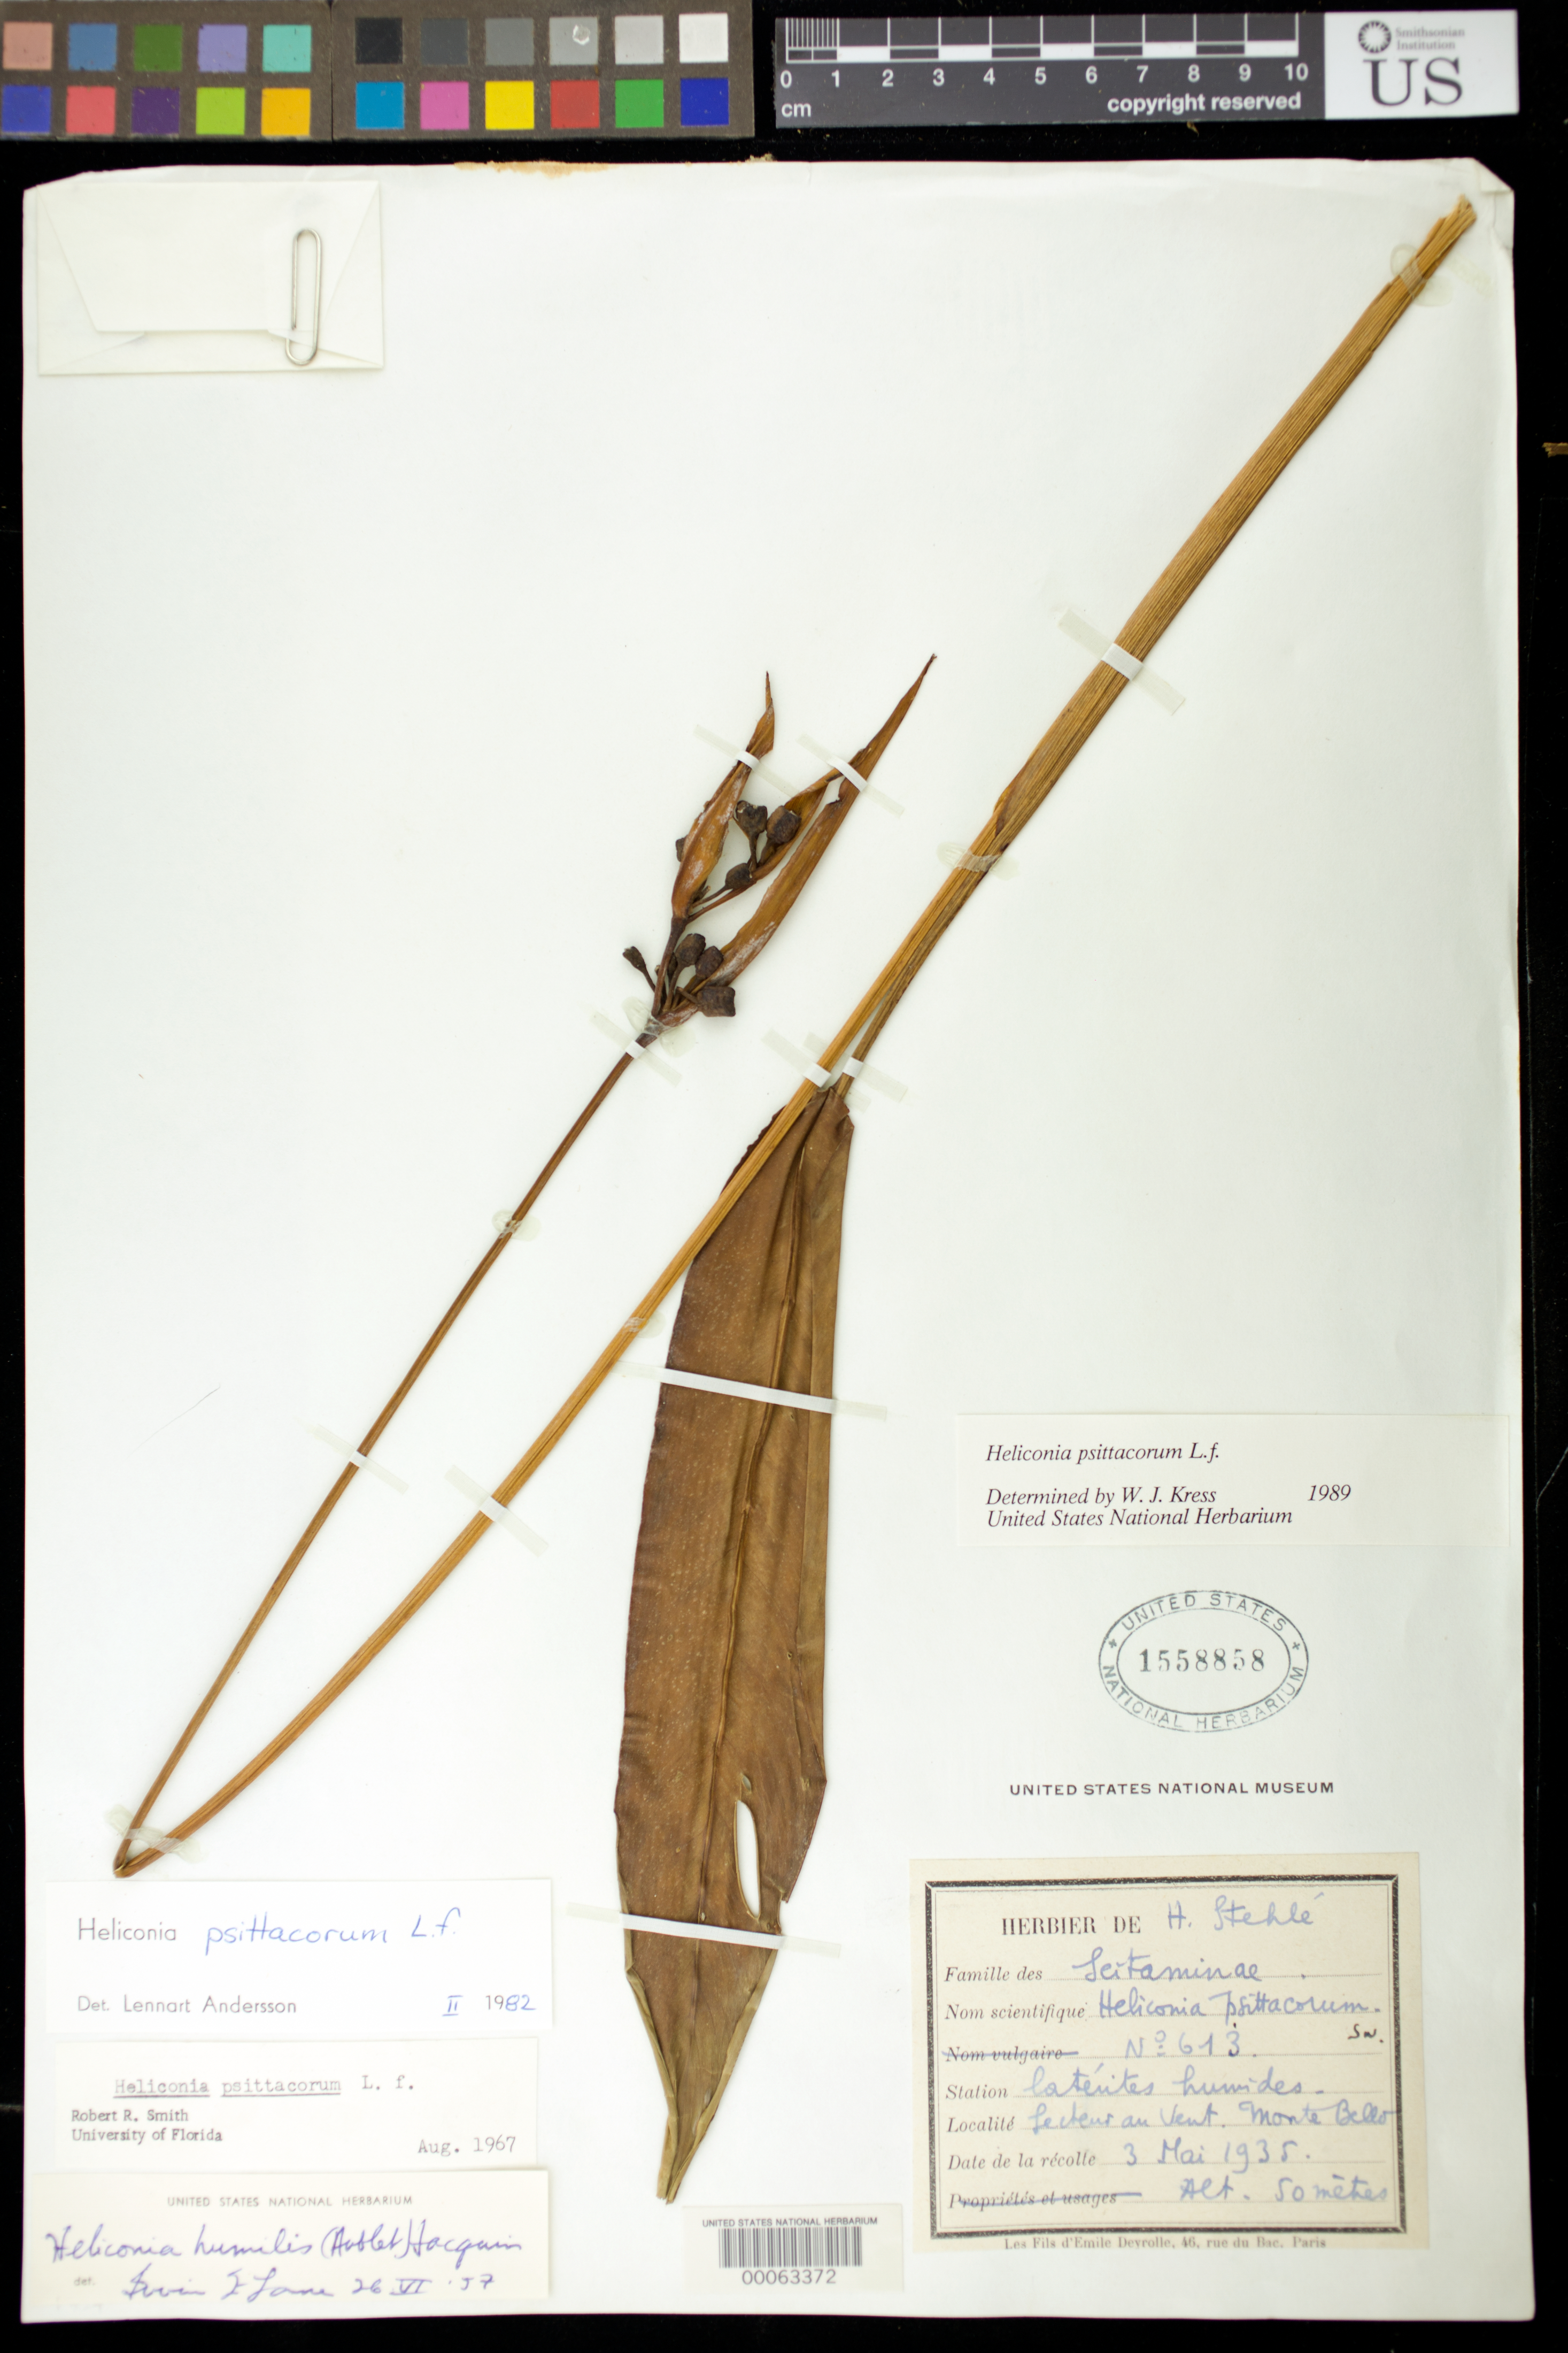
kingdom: Plantae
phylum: Tracheophyta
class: Liliopsida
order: Zingiberales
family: Heliconiaceae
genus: Heliconia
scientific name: Heliconia psittacorum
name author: L. f.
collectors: H. Stehlé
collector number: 613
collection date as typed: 03 May 1935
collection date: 1935-05-03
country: Guadeloupe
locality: Lecteur au vent, monte bello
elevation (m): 50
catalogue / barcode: US 1558858